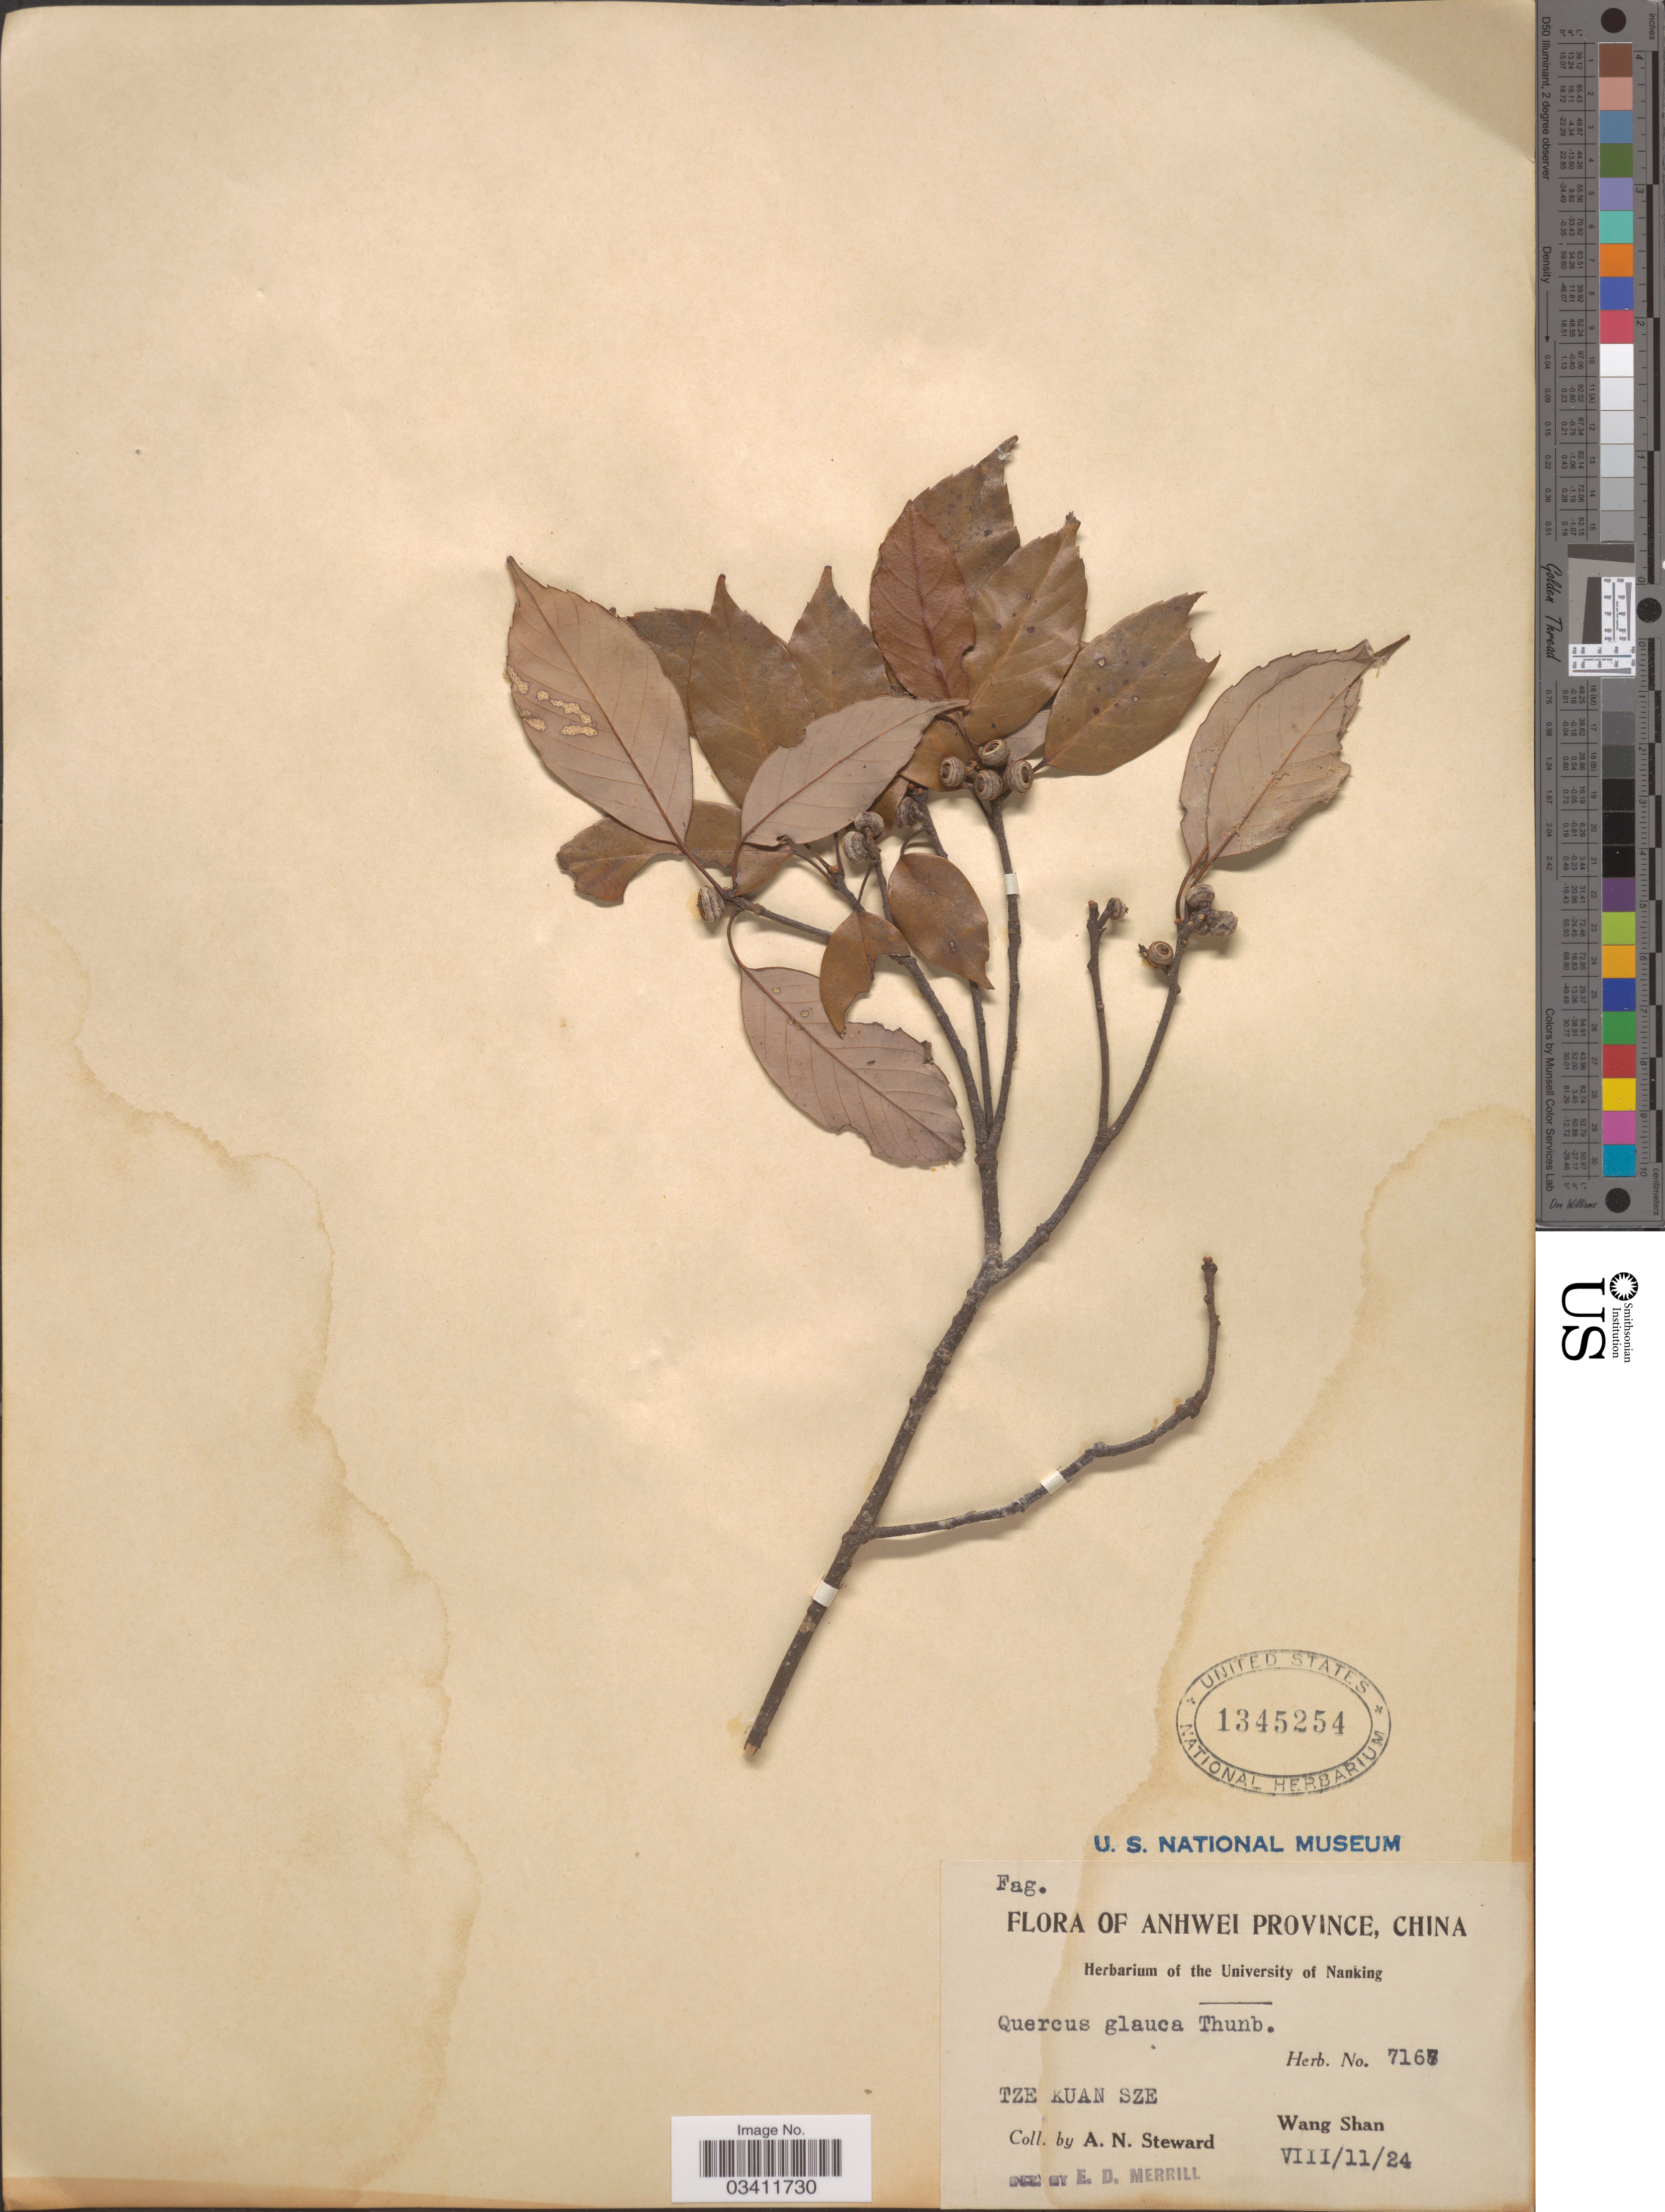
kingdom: Plantae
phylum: Tracheophyta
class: Magnoliopsida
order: Fagales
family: Fagaceae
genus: Quercus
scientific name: Quercus glauca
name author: Thunb.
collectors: A. N. Steward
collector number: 7167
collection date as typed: Transcribed d/m/y: 11/8/24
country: China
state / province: Anhui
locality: Anhwei Province. Tze Kuan Sze. Wang Shan.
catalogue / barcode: US 1345254